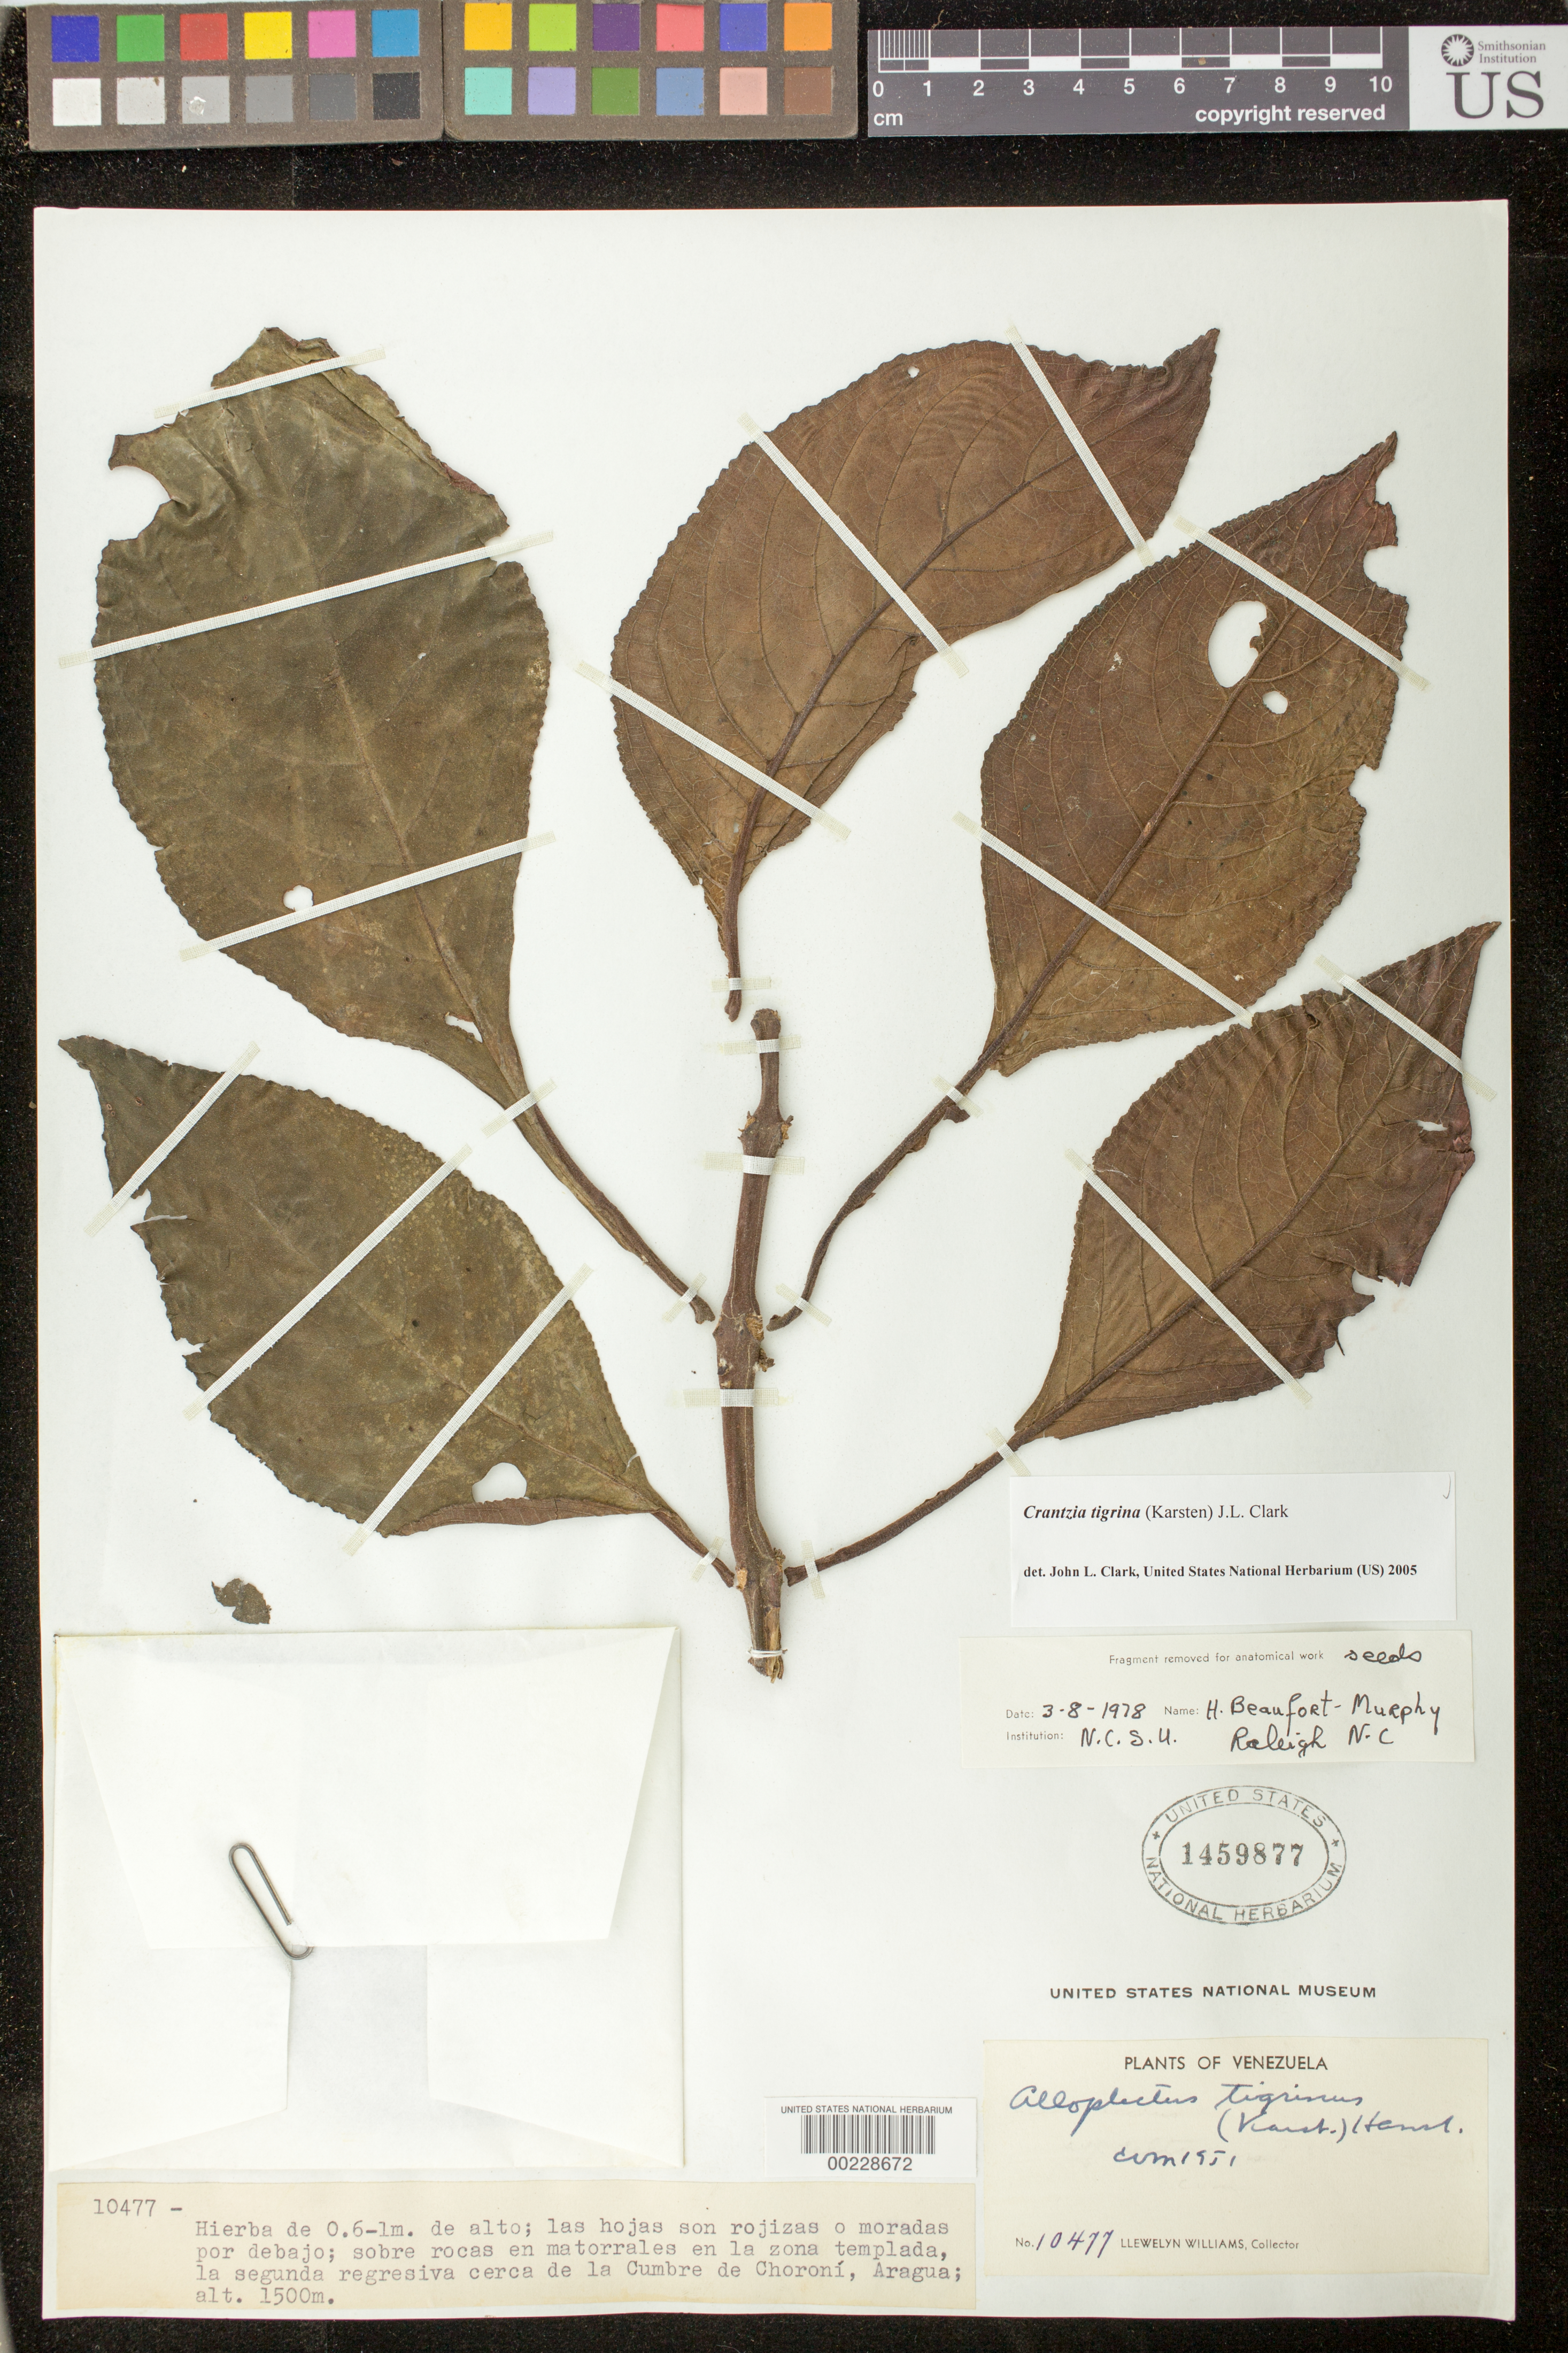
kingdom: Plantae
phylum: Tracheophyta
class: Magnoliopsida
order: Lamiales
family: Gesneriaceae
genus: Crantzia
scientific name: Crantzia tigrina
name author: (H. Karst.) Fritsch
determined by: Clark, J. L., (SEL), The Marie Selby Botanical Garden (UNITED STATES)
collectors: L. Williams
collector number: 10477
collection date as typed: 05 Oct 1938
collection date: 1938-10-05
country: Venezuela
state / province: Aragua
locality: La segunda regresiva cerca de la Cumbre de Choroní, Aragua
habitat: Sobre rocas en matorrales en la zona templada [About rocks in thickets in the temperate zone]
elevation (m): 1500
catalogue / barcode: US 1459877